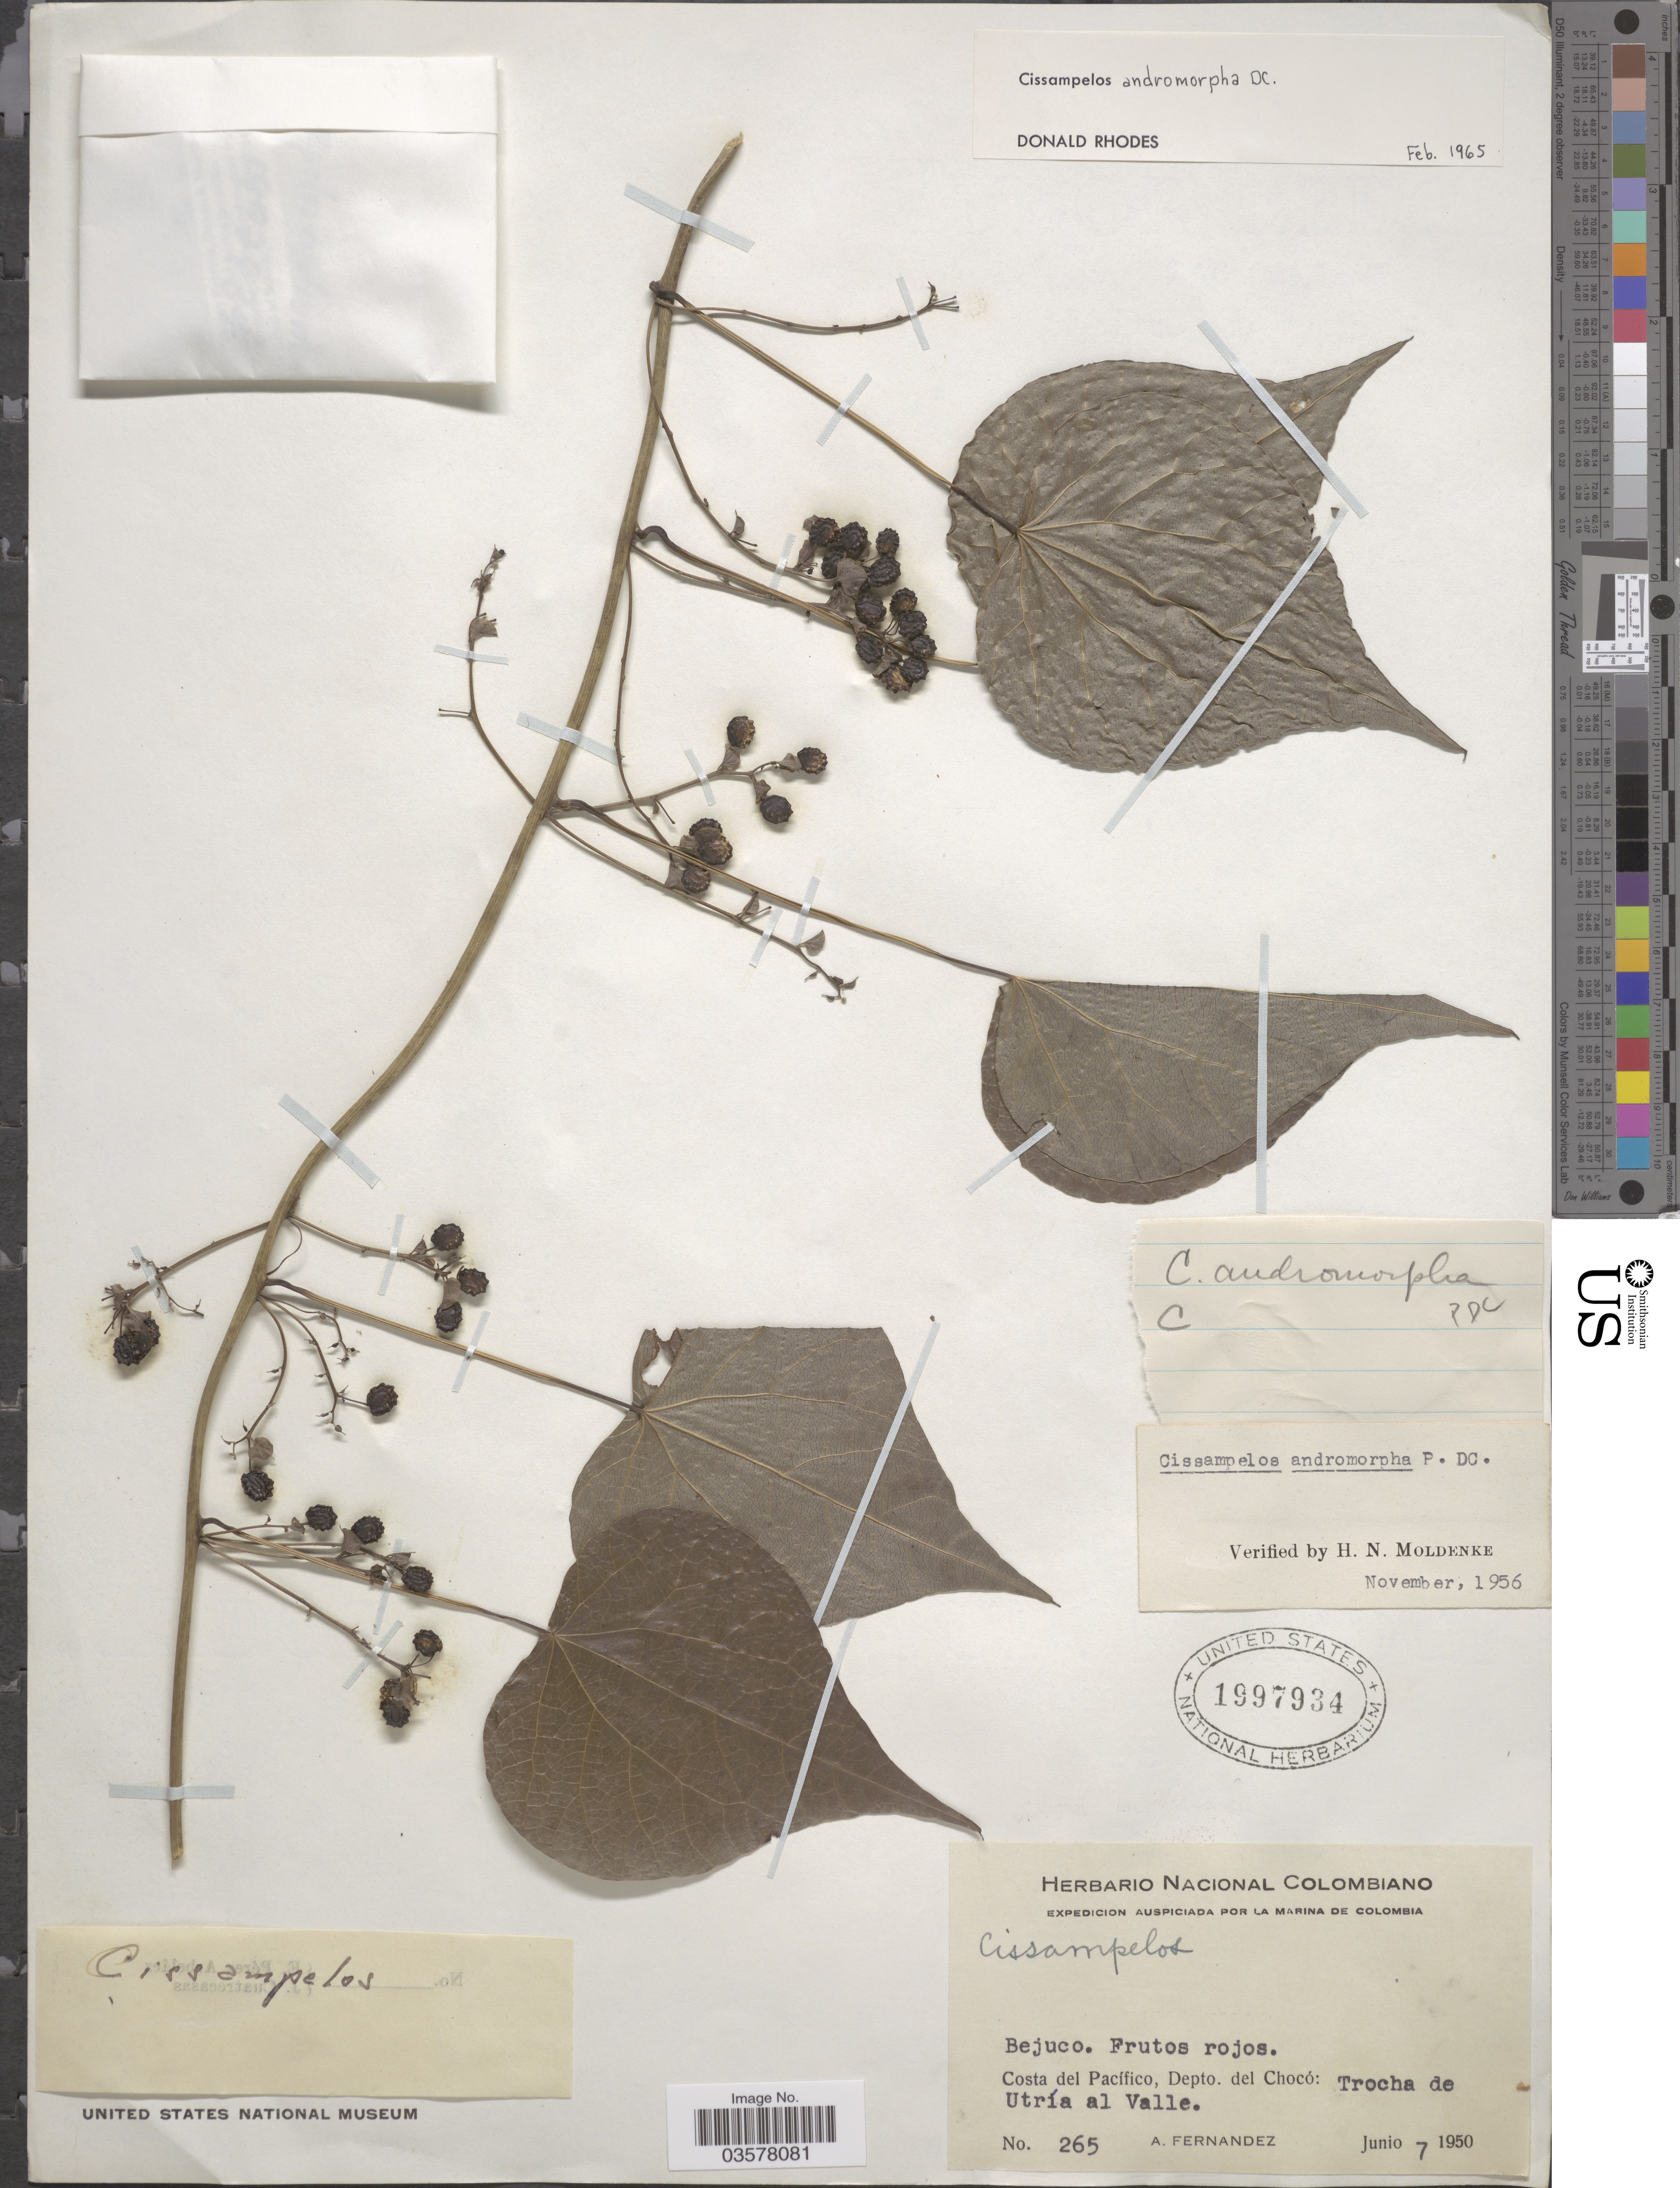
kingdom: Plantae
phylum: Tracheophyta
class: Magnoliopsida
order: Ranunculales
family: Menispermaceae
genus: Cissampelos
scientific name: Cissampelos andromorpha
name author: DC.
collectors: A. Fernandez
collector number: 265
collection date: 1950-06-07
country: Colombia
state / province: Chocó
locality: Costa del Pacífico, Depto. del Chocó: Trocha de Utría al Valle.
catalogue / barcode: US 1997934